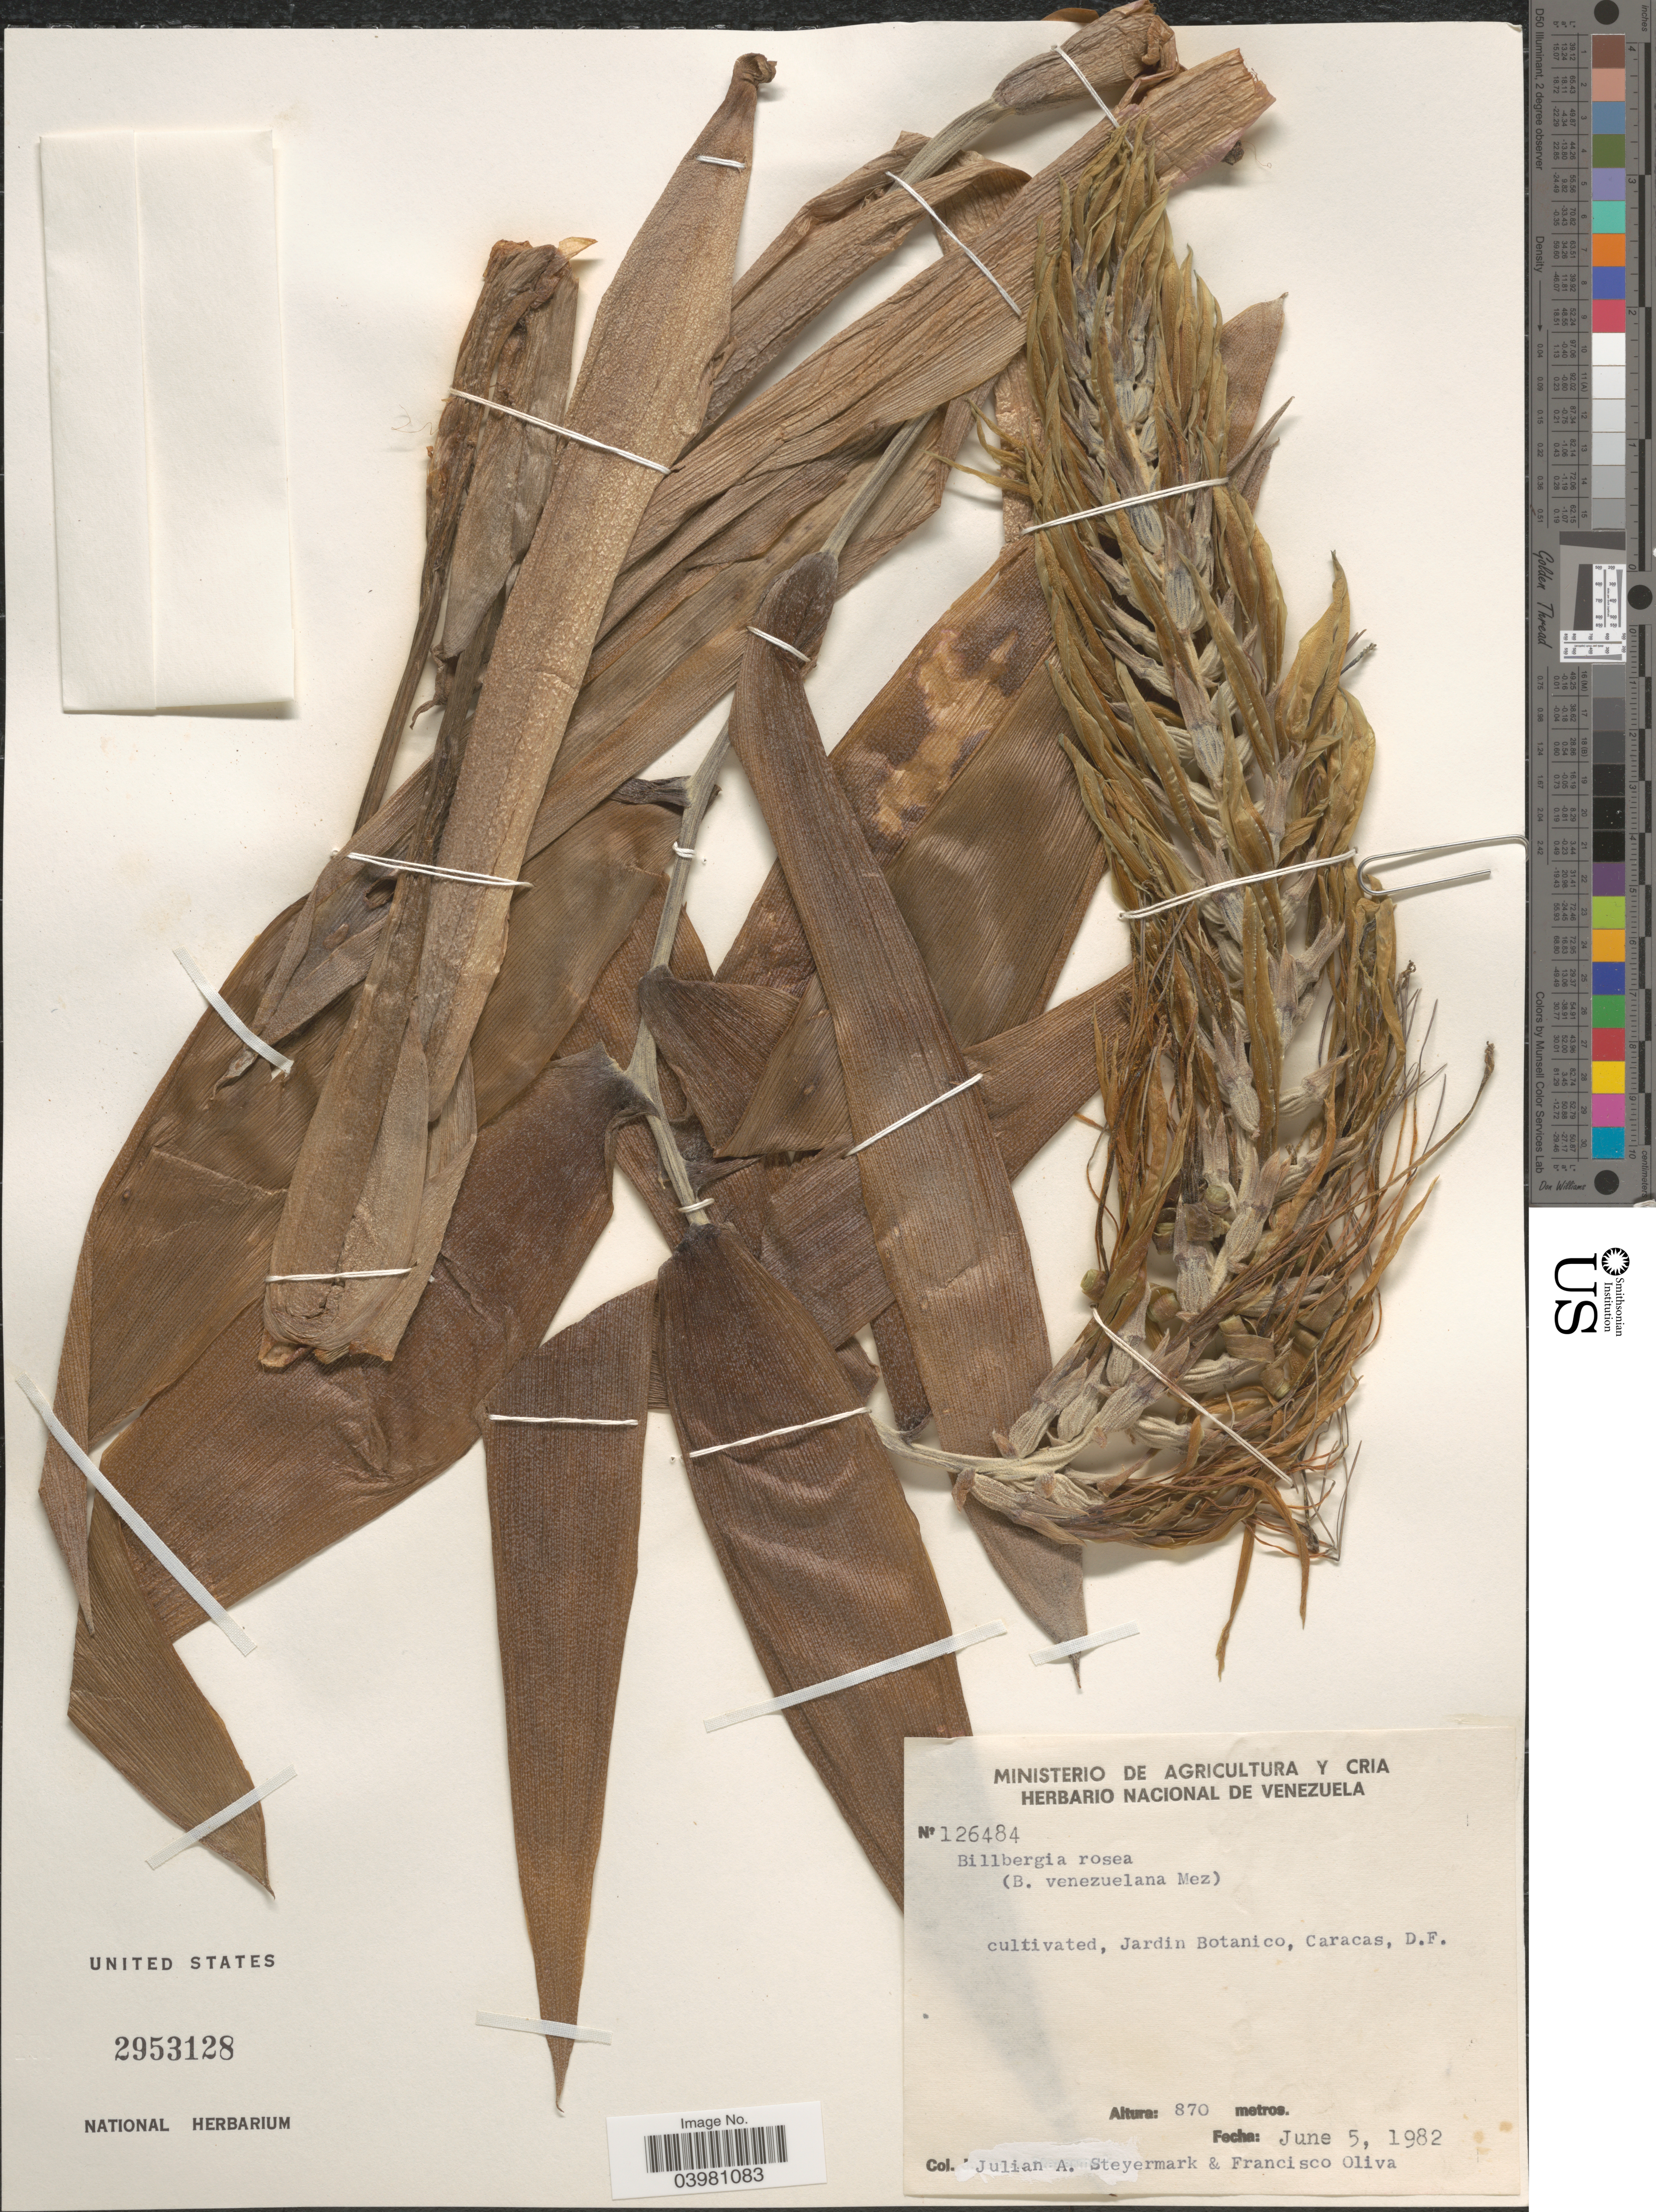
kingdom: Plantae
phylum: Tracheophyta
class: Liliopsida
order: Poales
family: Bromeliaceae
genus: Billbergia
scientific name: Billbergia rosea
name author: Beer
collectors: J. Steyermark & F. Oliva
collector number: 126484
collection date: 1982-06-05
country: Venezuela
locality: Jardin Botanico, Caracas, D. F.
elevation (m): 870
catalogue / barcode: US 2953128